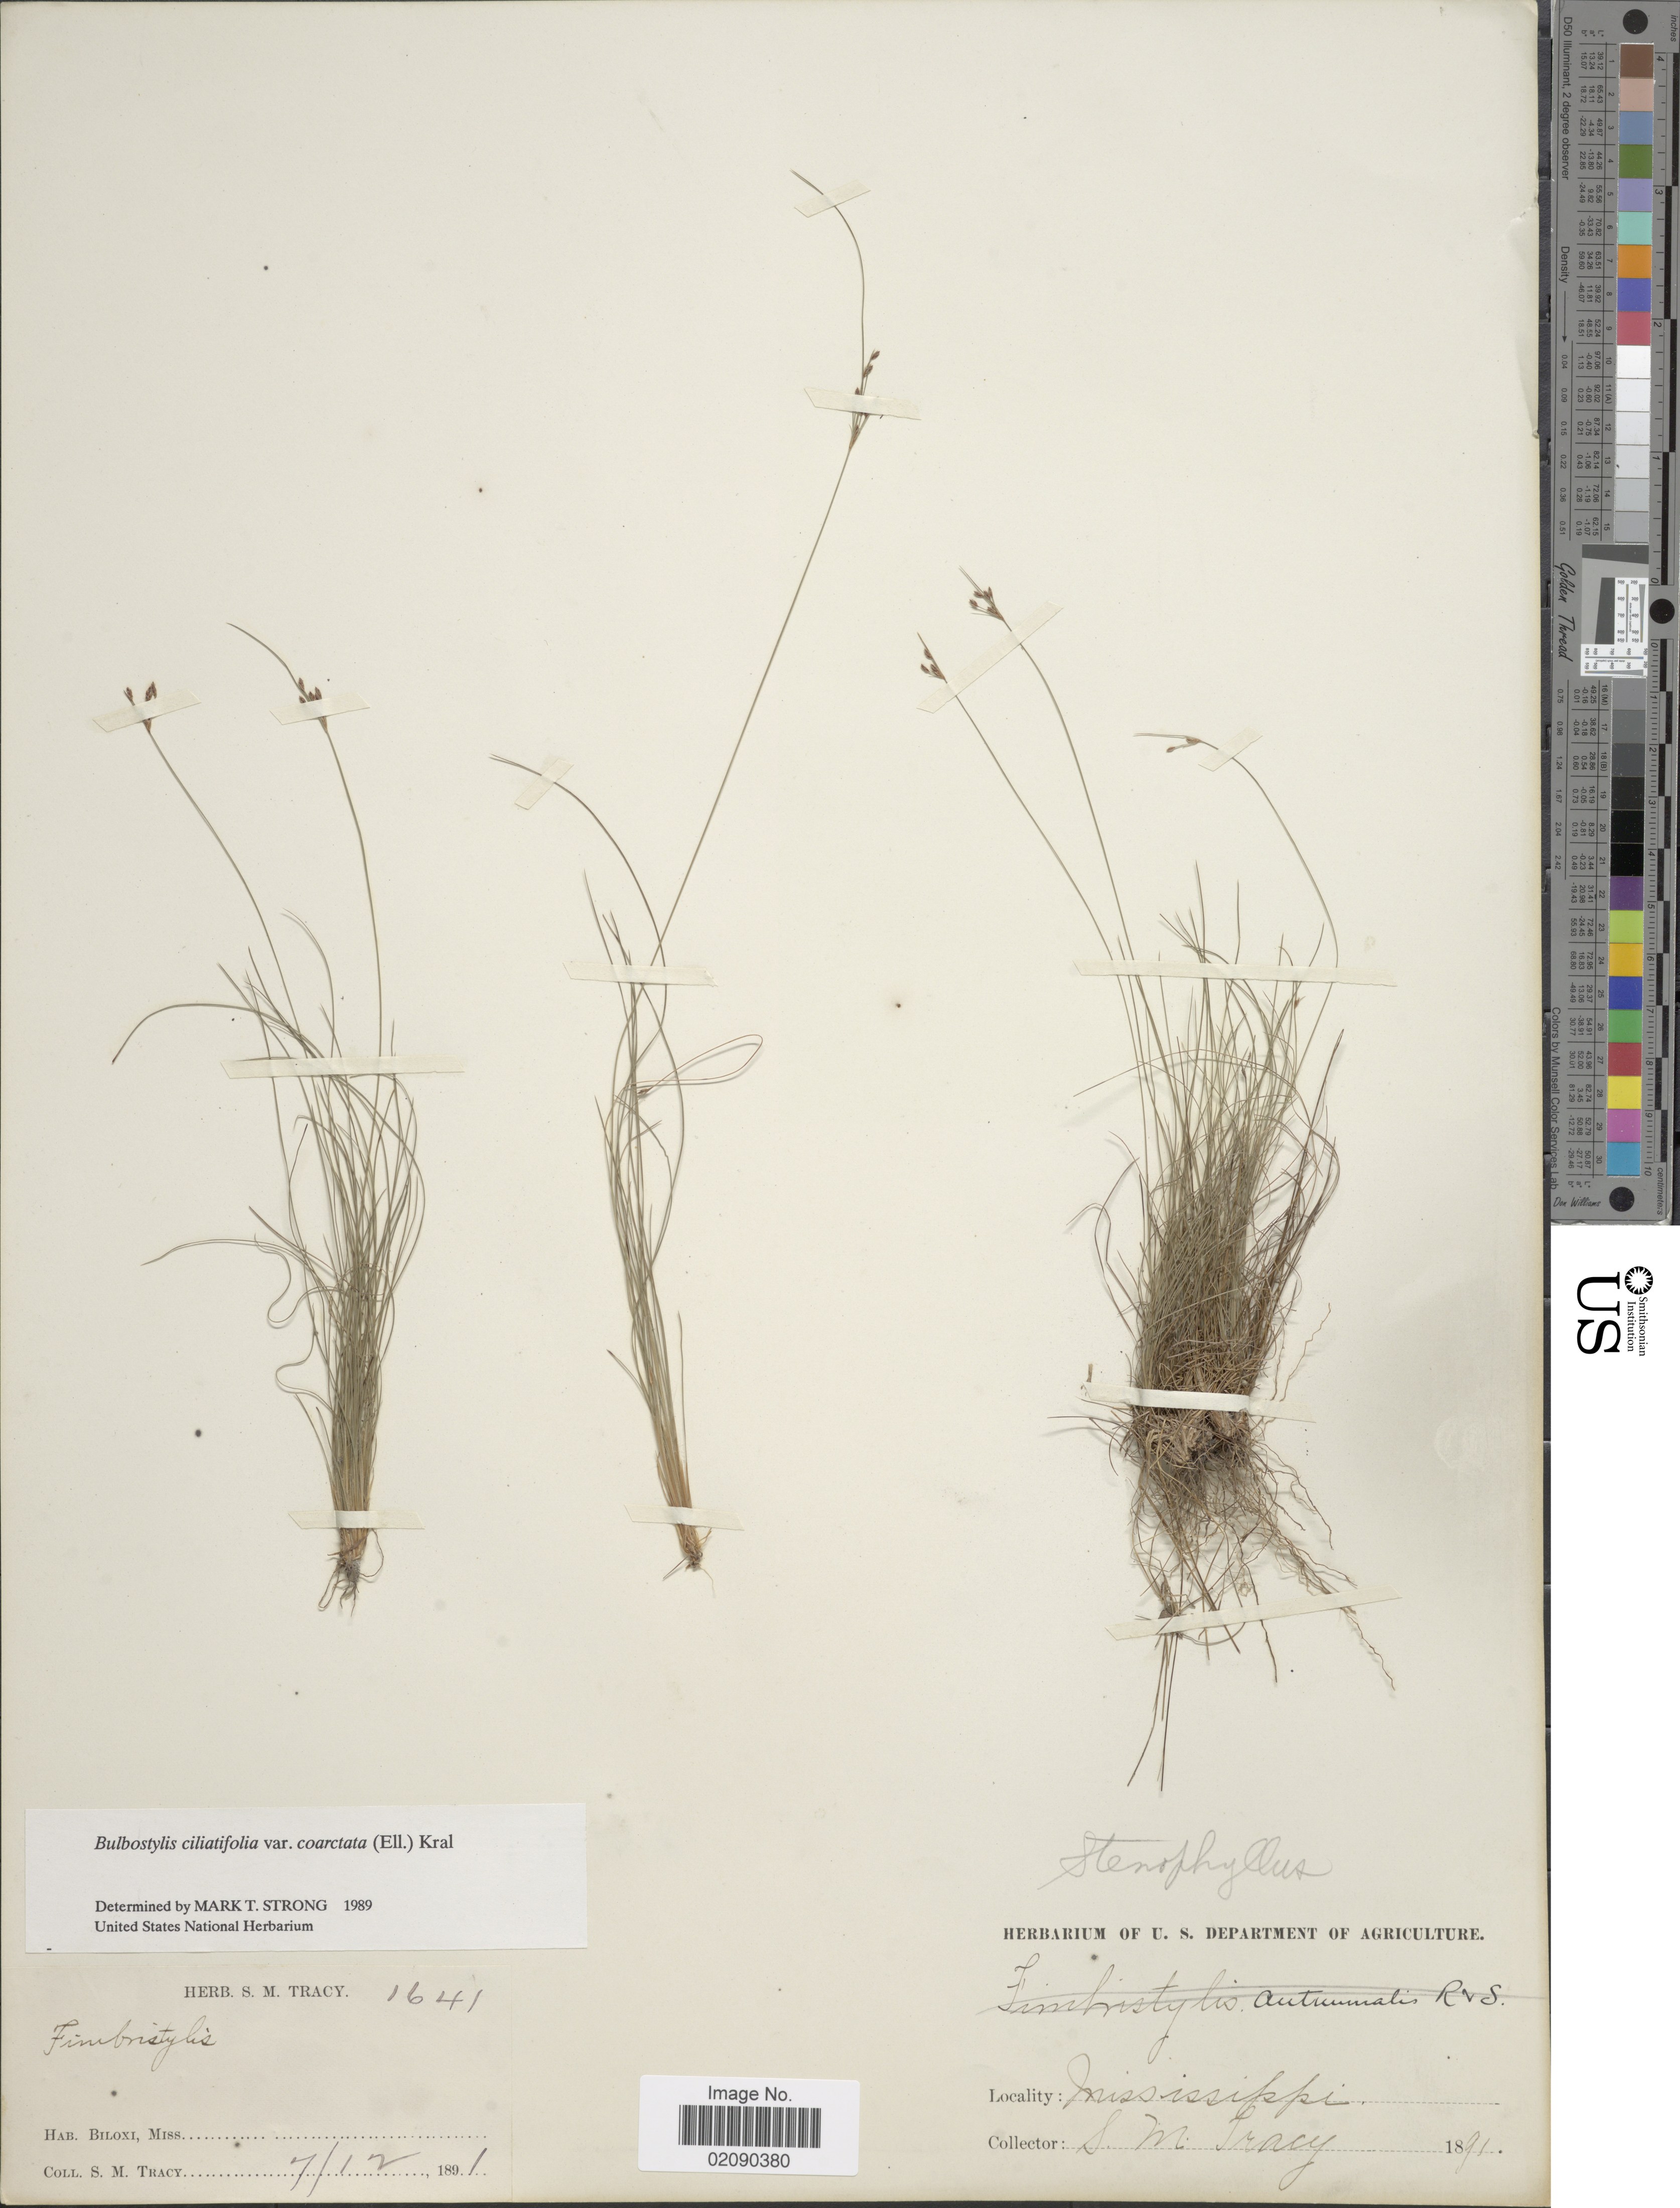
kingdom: Plantae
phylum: Tracheophyta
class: Liliopsida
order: Poales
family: Cyperaceae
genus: Bulbostylis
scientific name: Bulbostylis ciliatifolia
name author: (Elliott) Fernald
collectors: S. M. Tracy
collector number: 1641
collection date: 1891-07-12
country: United States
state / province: Mississippi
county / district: Harrison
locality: Biloxi